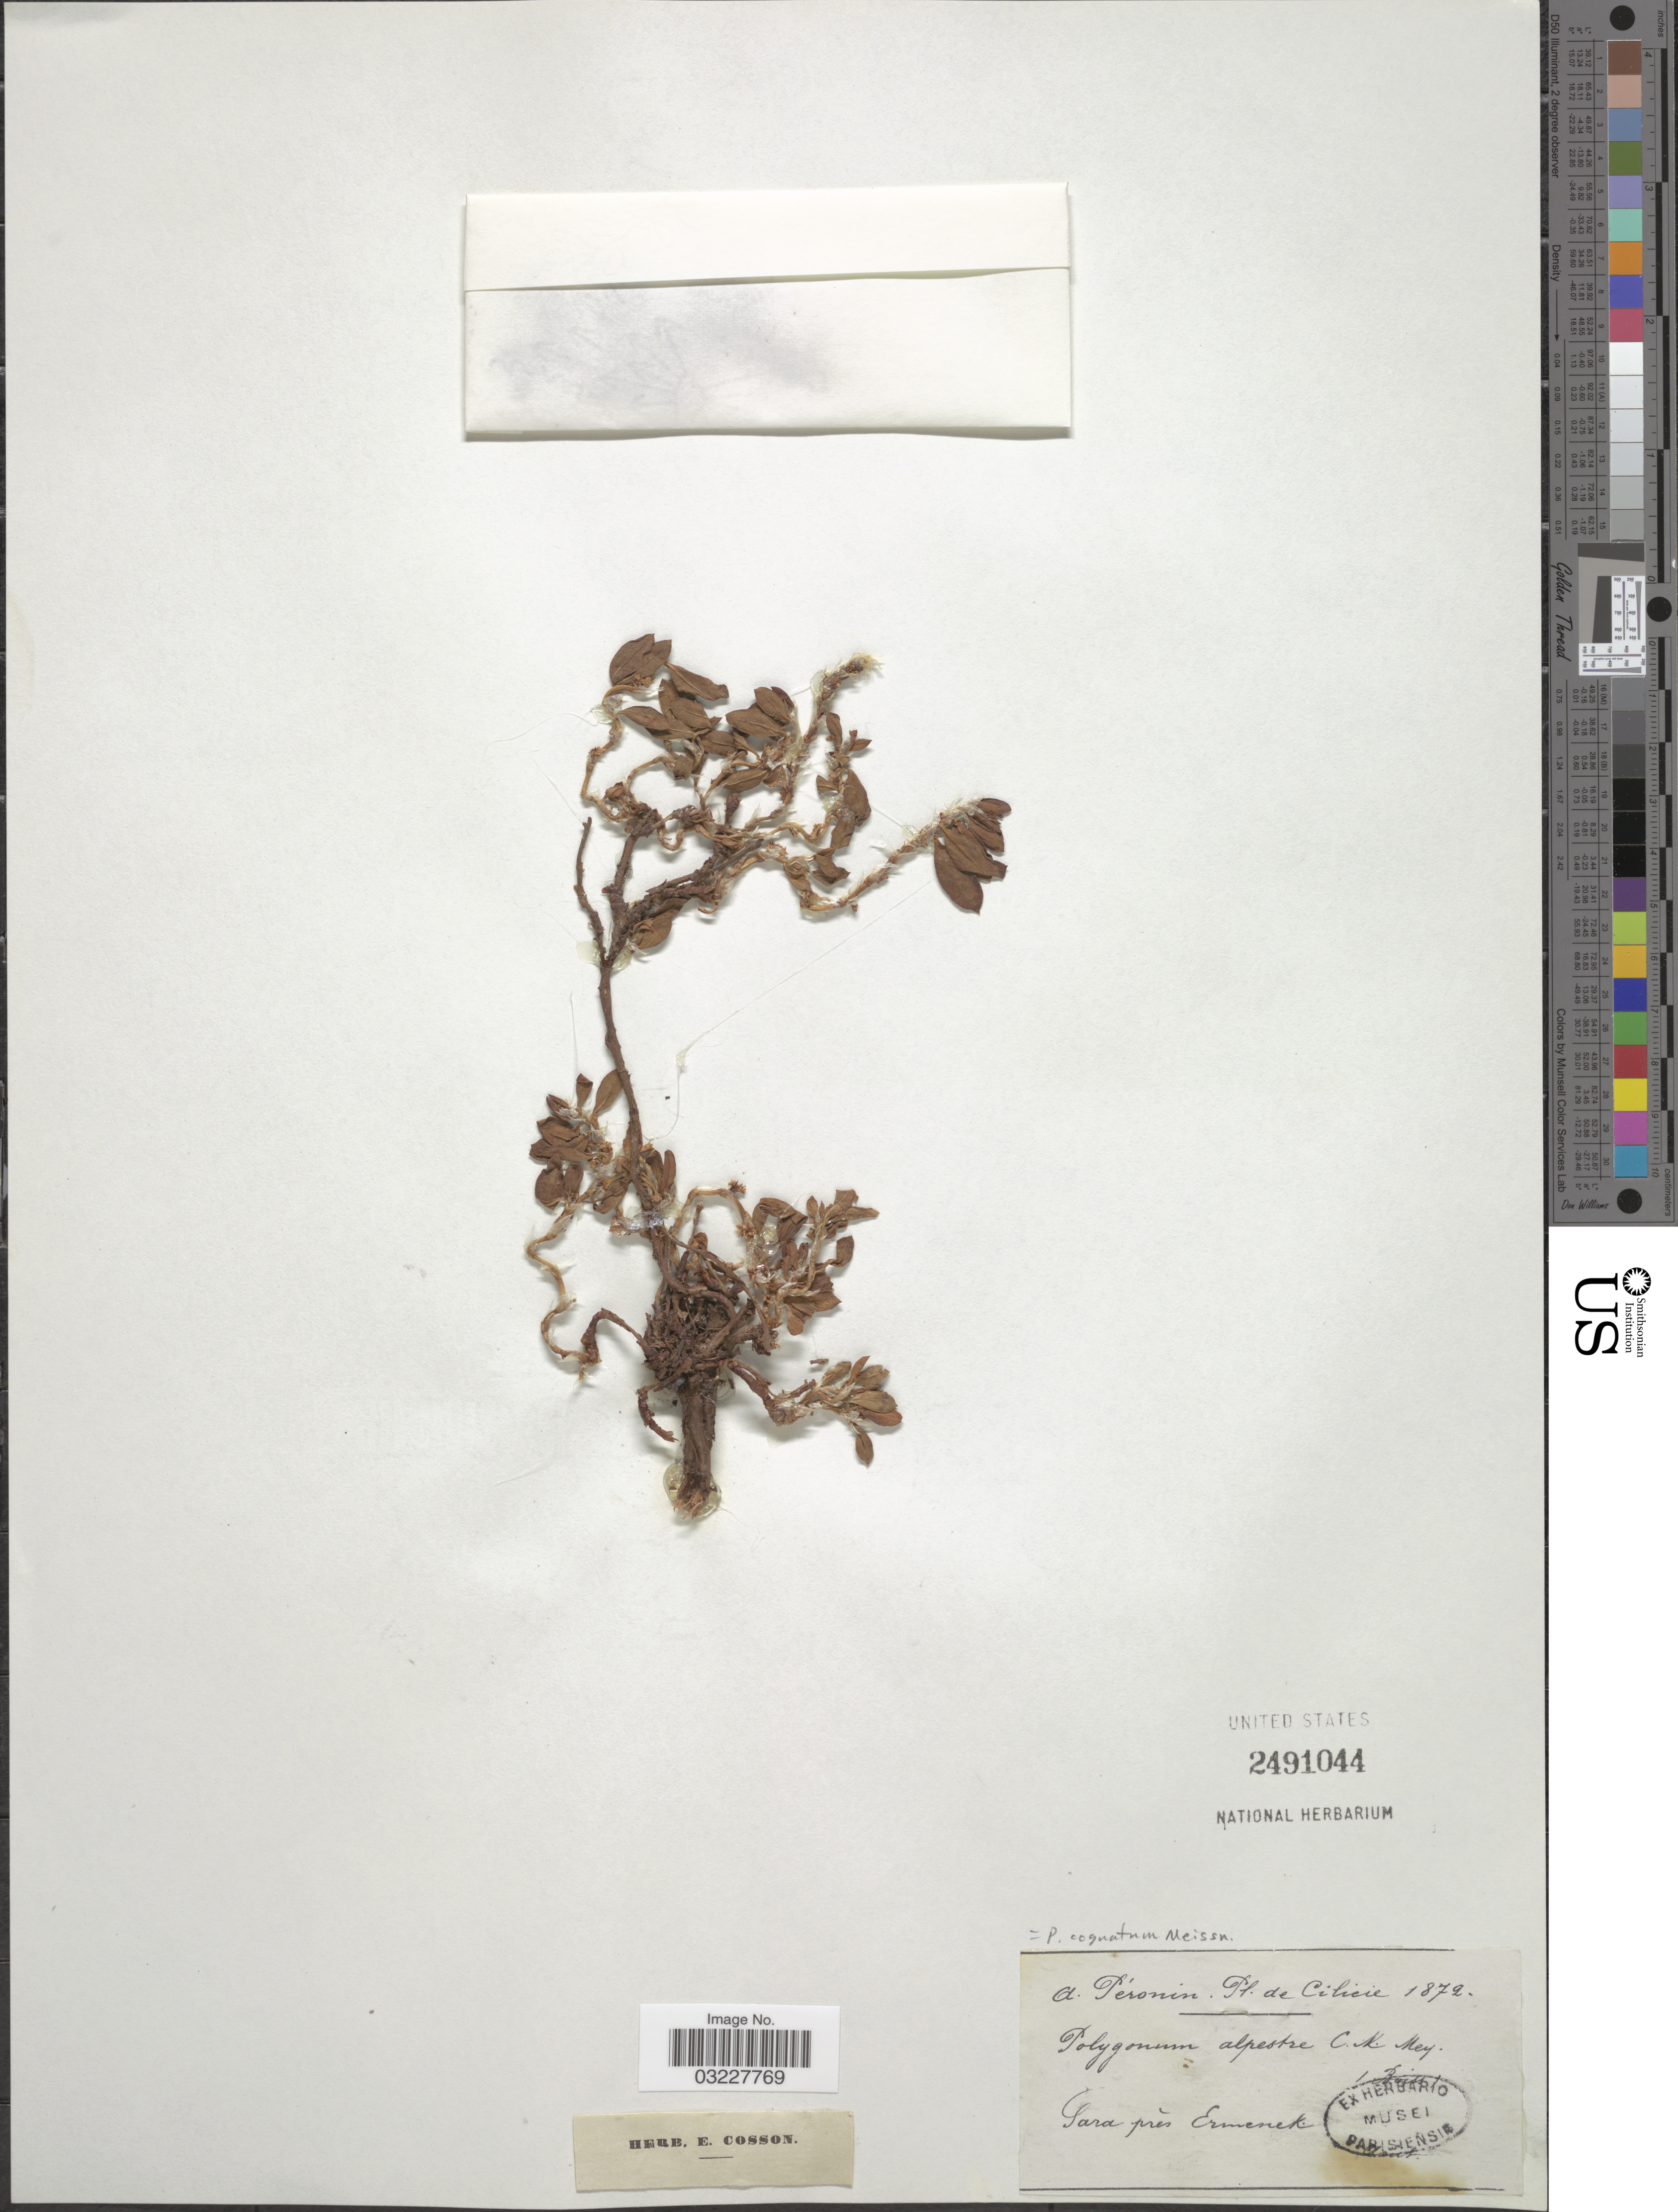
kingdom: Plantae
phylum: Tracheophyta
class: Magnoliopsida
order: Caryophyllales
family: Polygonaceae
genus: Polygonum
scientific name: Polygonum alpestre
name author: C.A. Mey.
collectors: A. Péronin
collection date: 1872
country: Turkey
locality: Cilicie. Para [interpreted] prés Ermenek.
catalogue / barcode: US 2491044